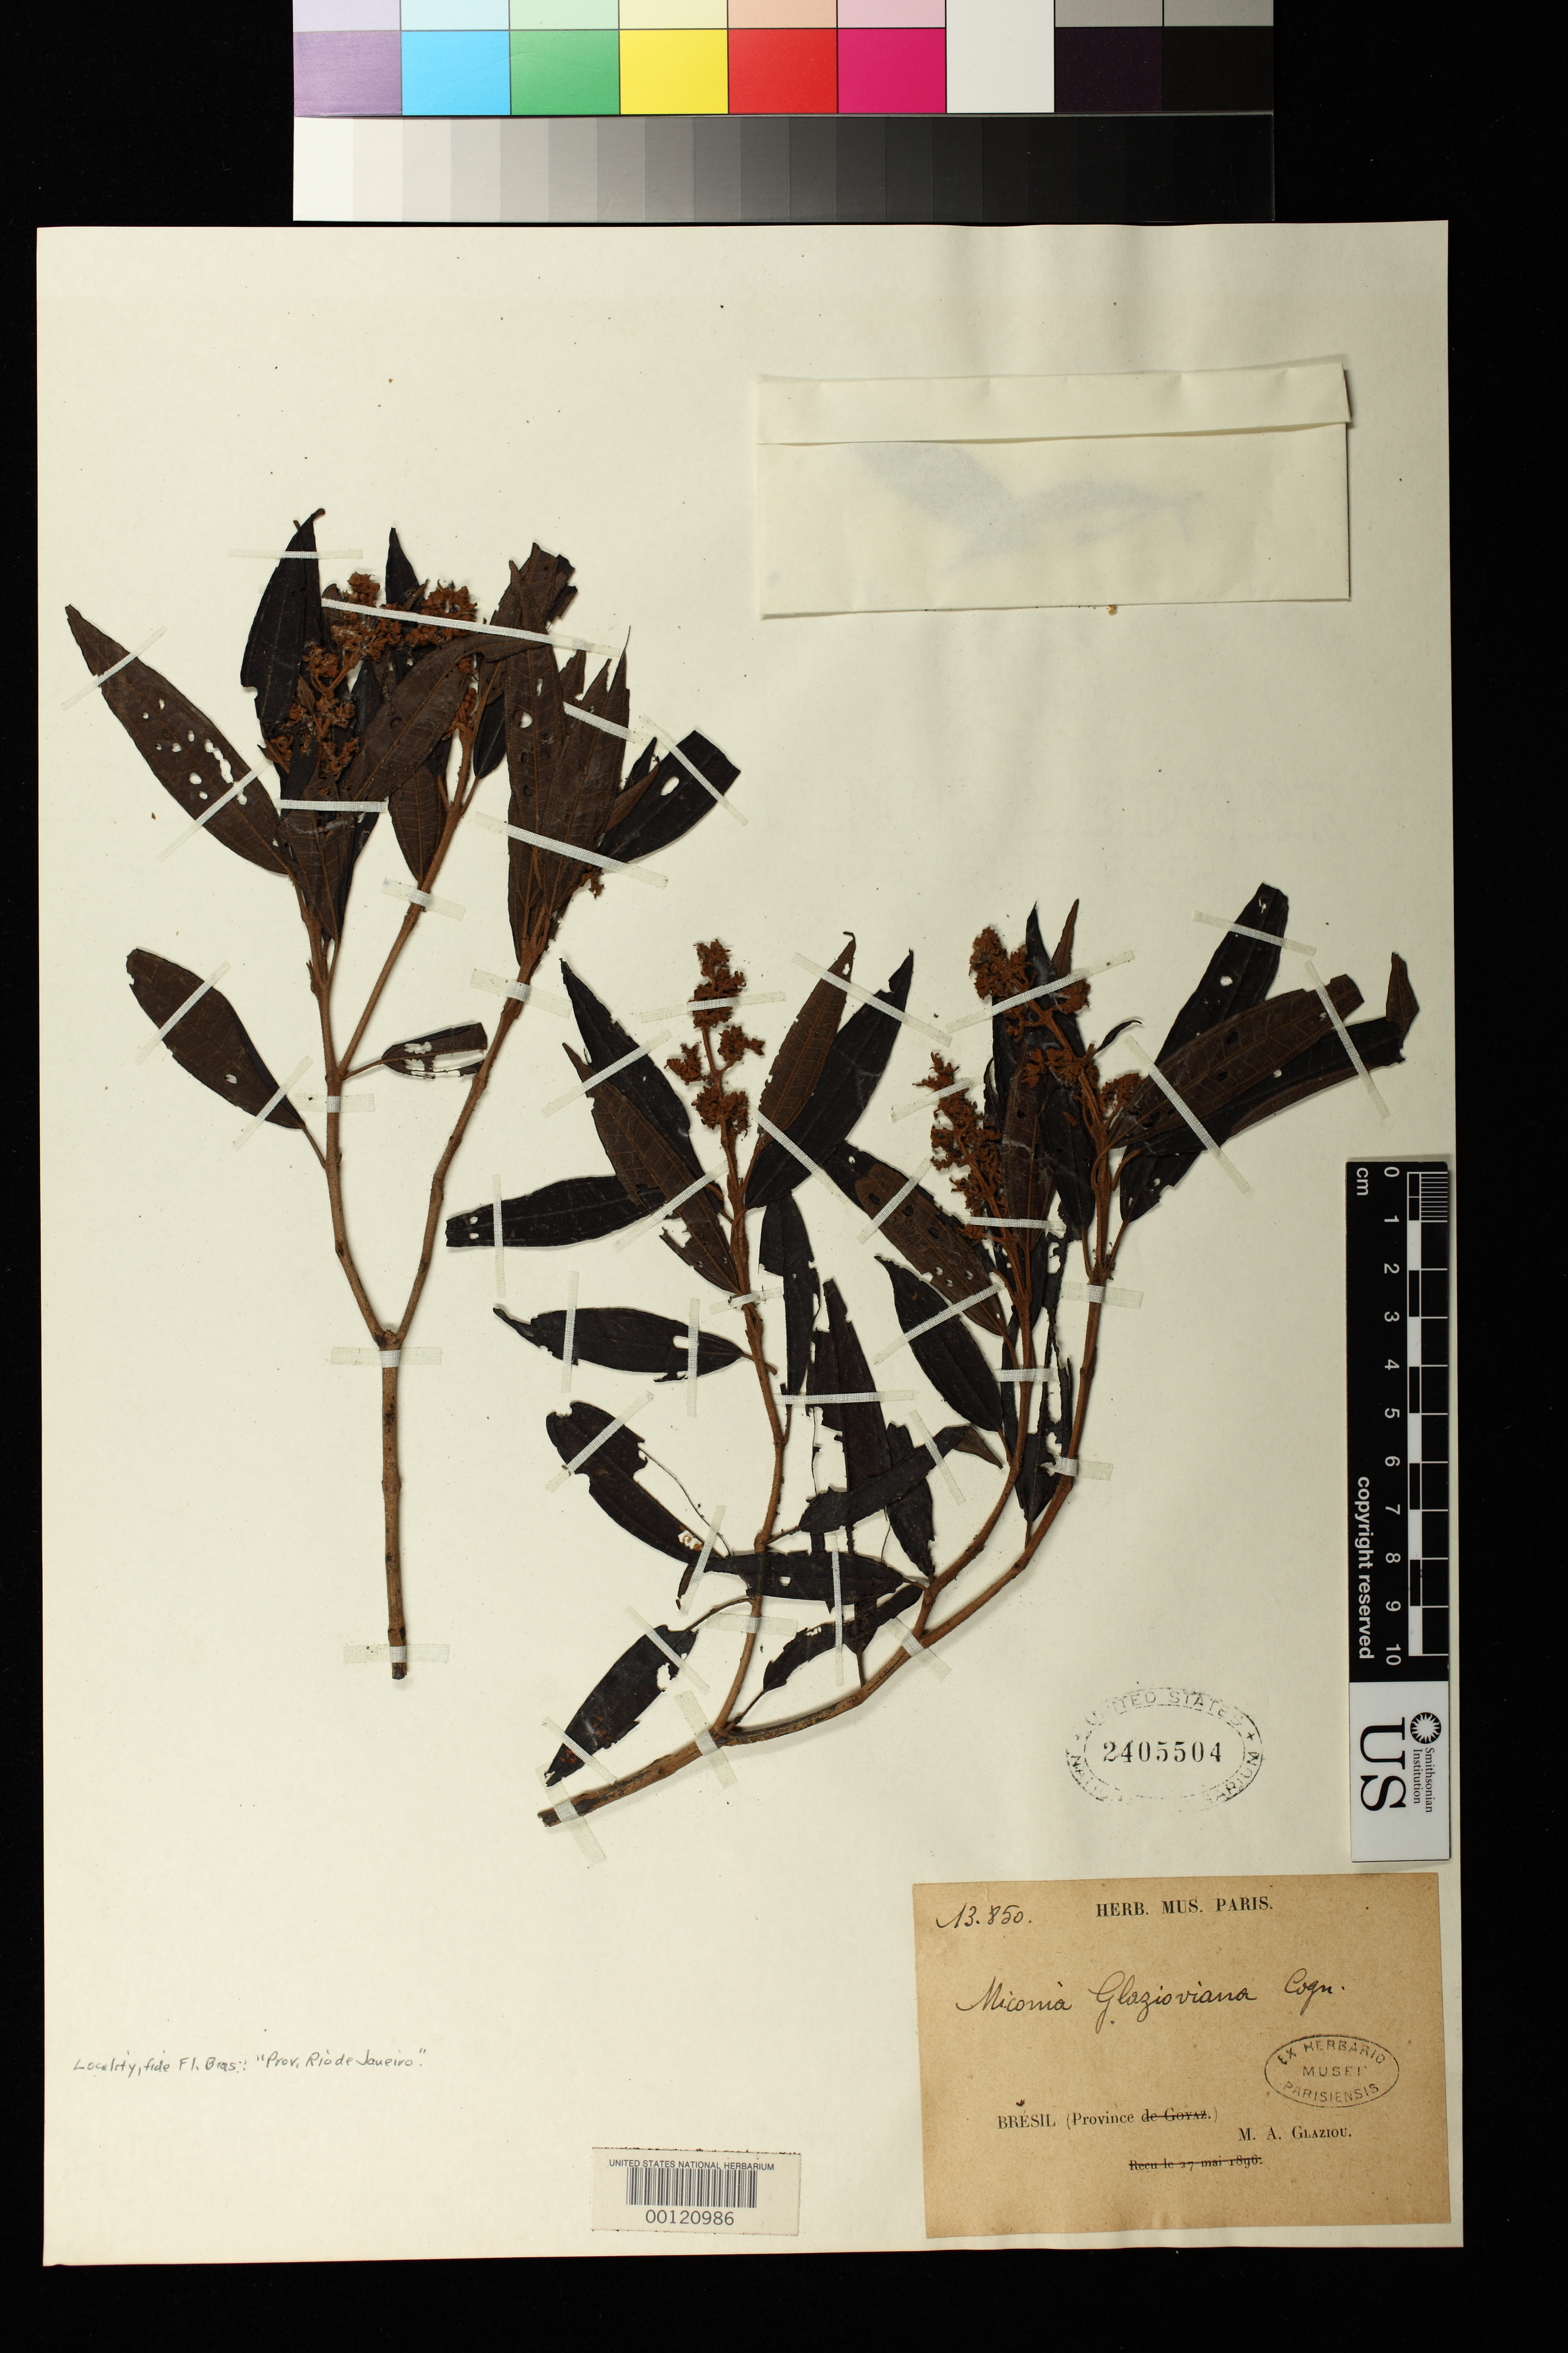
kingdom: Plantae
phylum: Tracheophyta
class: Magnoliopsida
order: Myrtales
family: Melastomataceae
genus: Miconia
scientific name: Miconia glazioviana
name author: Cogn. in Mart.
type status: Isotype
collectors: A. F. M. Glaziou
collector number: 13850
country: Brazil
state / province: Rio de Janeiro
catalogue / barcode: US 2405504